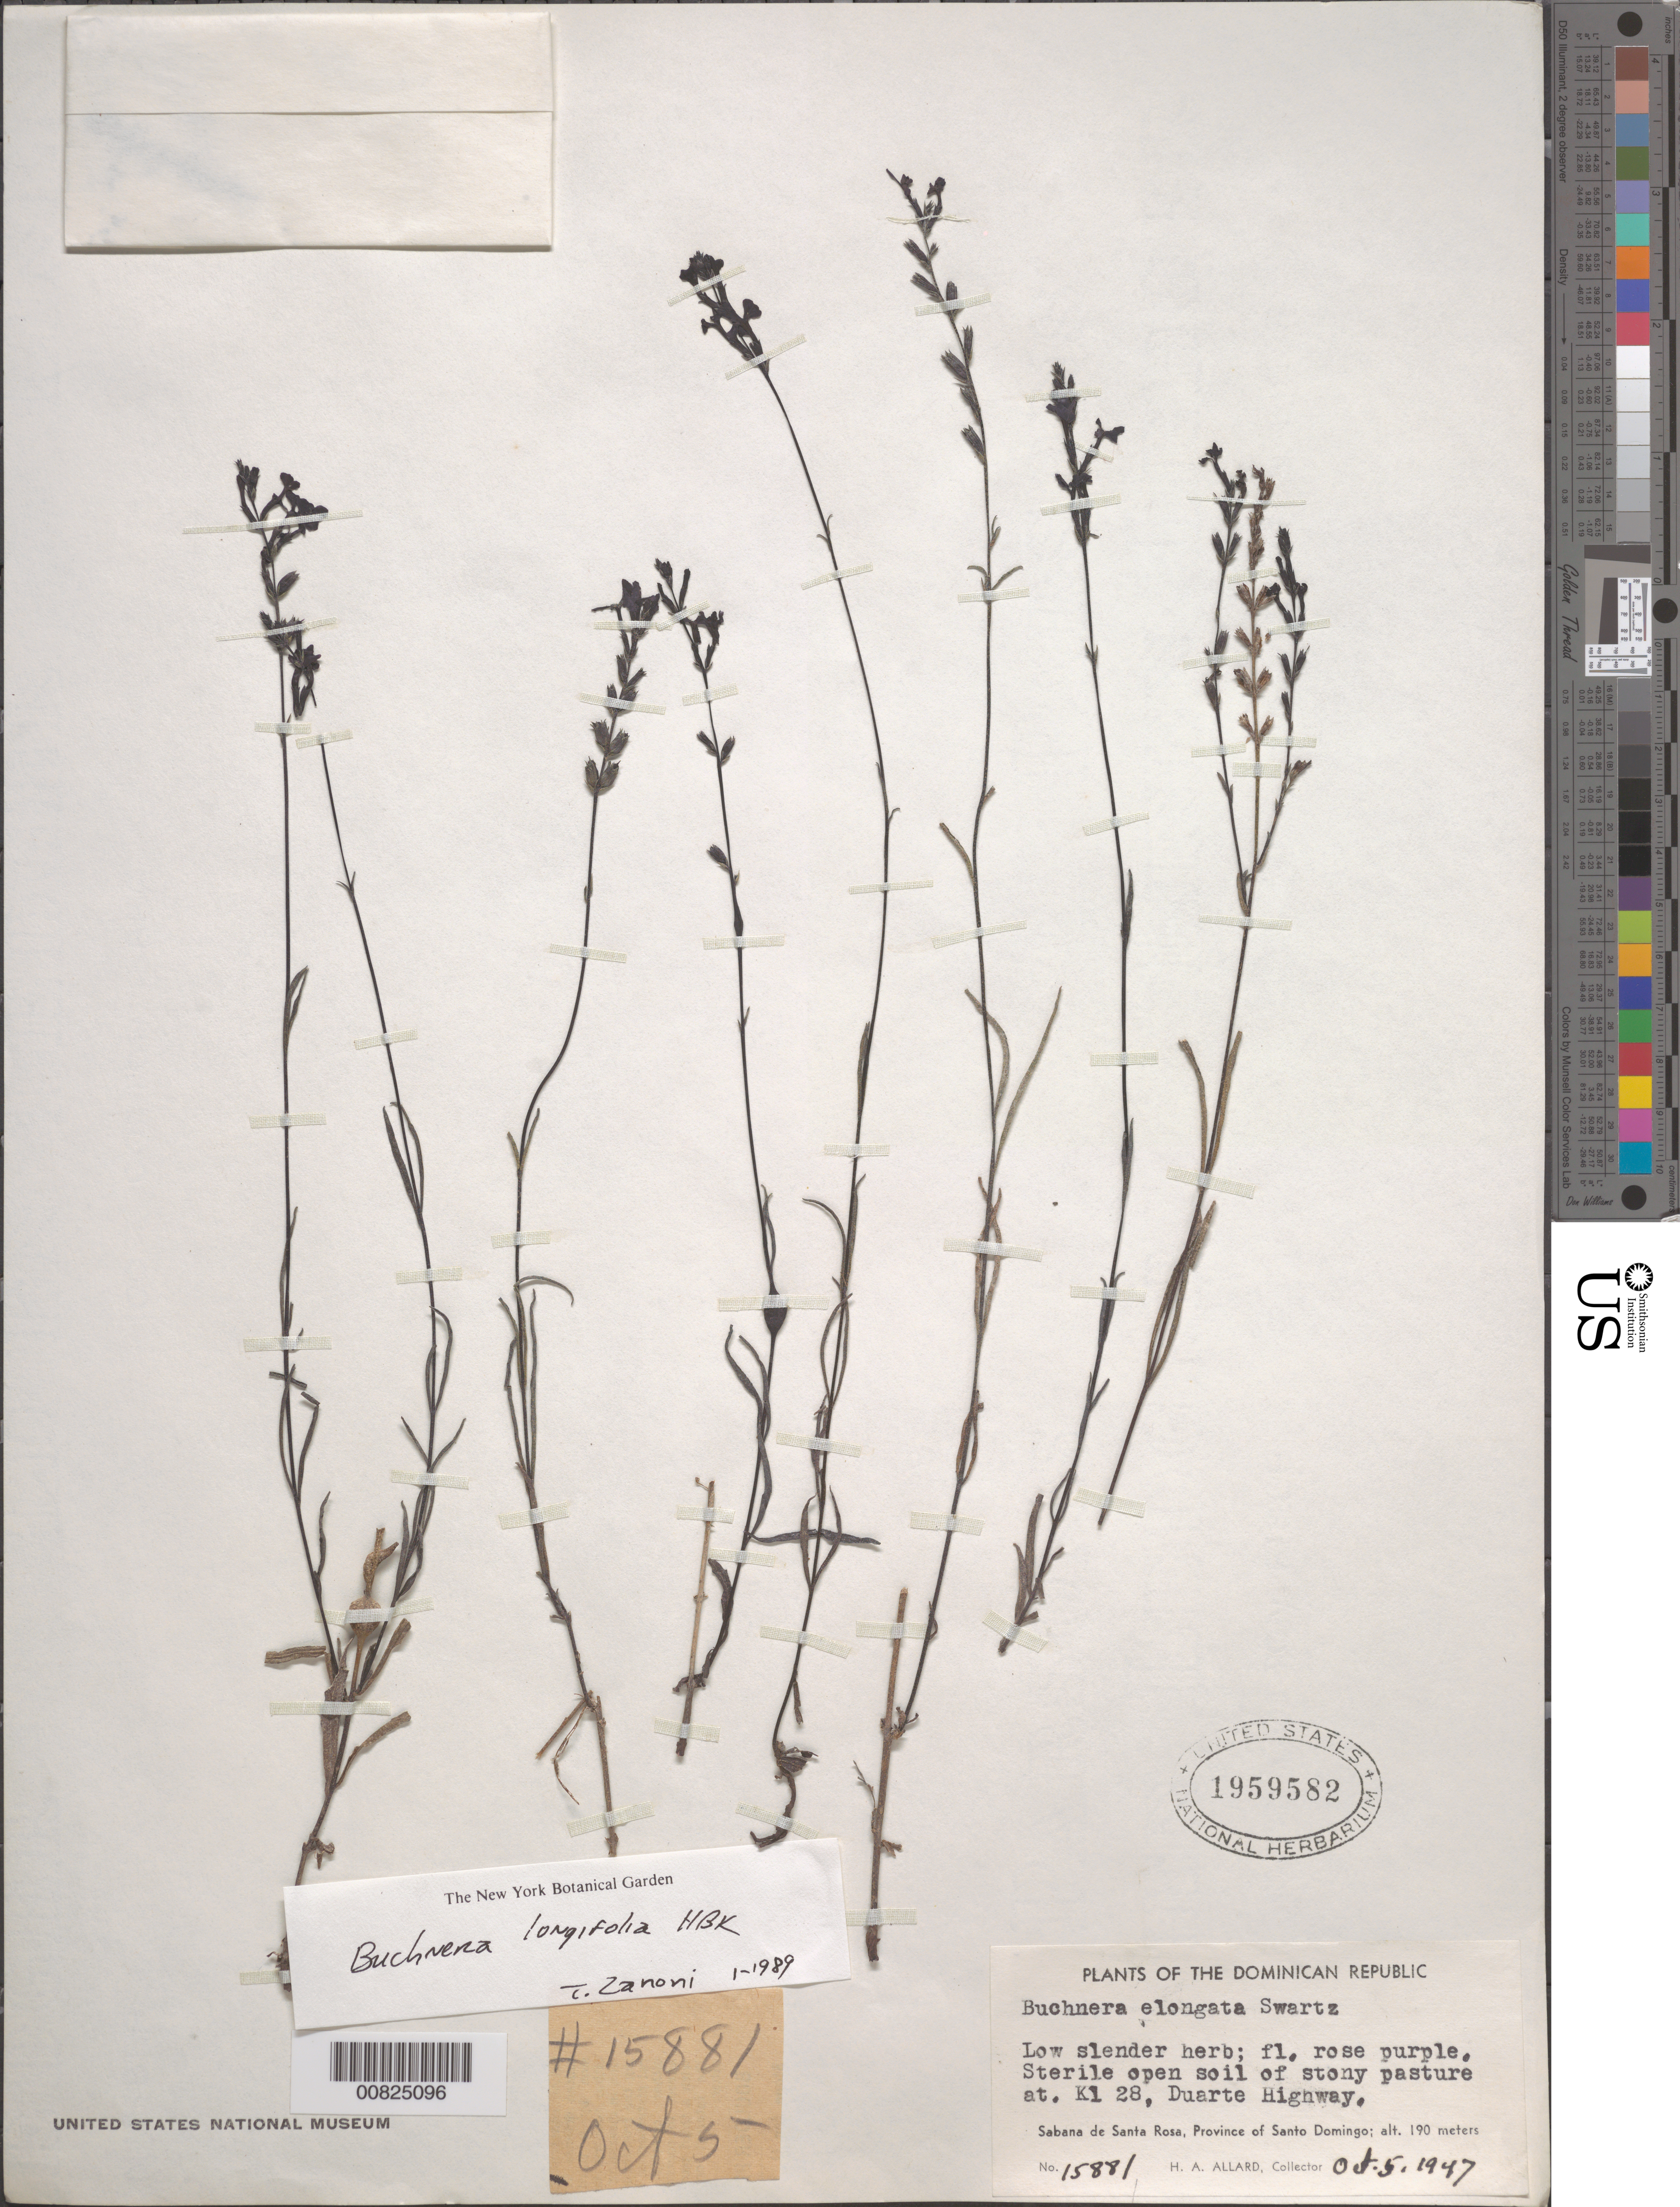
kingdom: Plantae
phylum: Tracheophyta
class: Magnoliopsida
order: Lamiales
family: Orobanchaceae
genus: Buchnera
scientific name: Buchnera longifolia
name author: Kunth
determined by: Zanoni, T. A., (NY), New York Botanical Garden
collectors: H. A. Allard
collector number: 15881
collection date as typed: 05 Oct 1947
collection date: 1947-10-05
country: Dominican Republic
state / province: Distrito Nacional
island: Hispaniola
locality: Sabana de Santa Rosa, Kl. 28, Duarte Highway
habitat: Sterile open soil of stony pasture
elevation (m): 190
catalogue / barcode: US 1959582